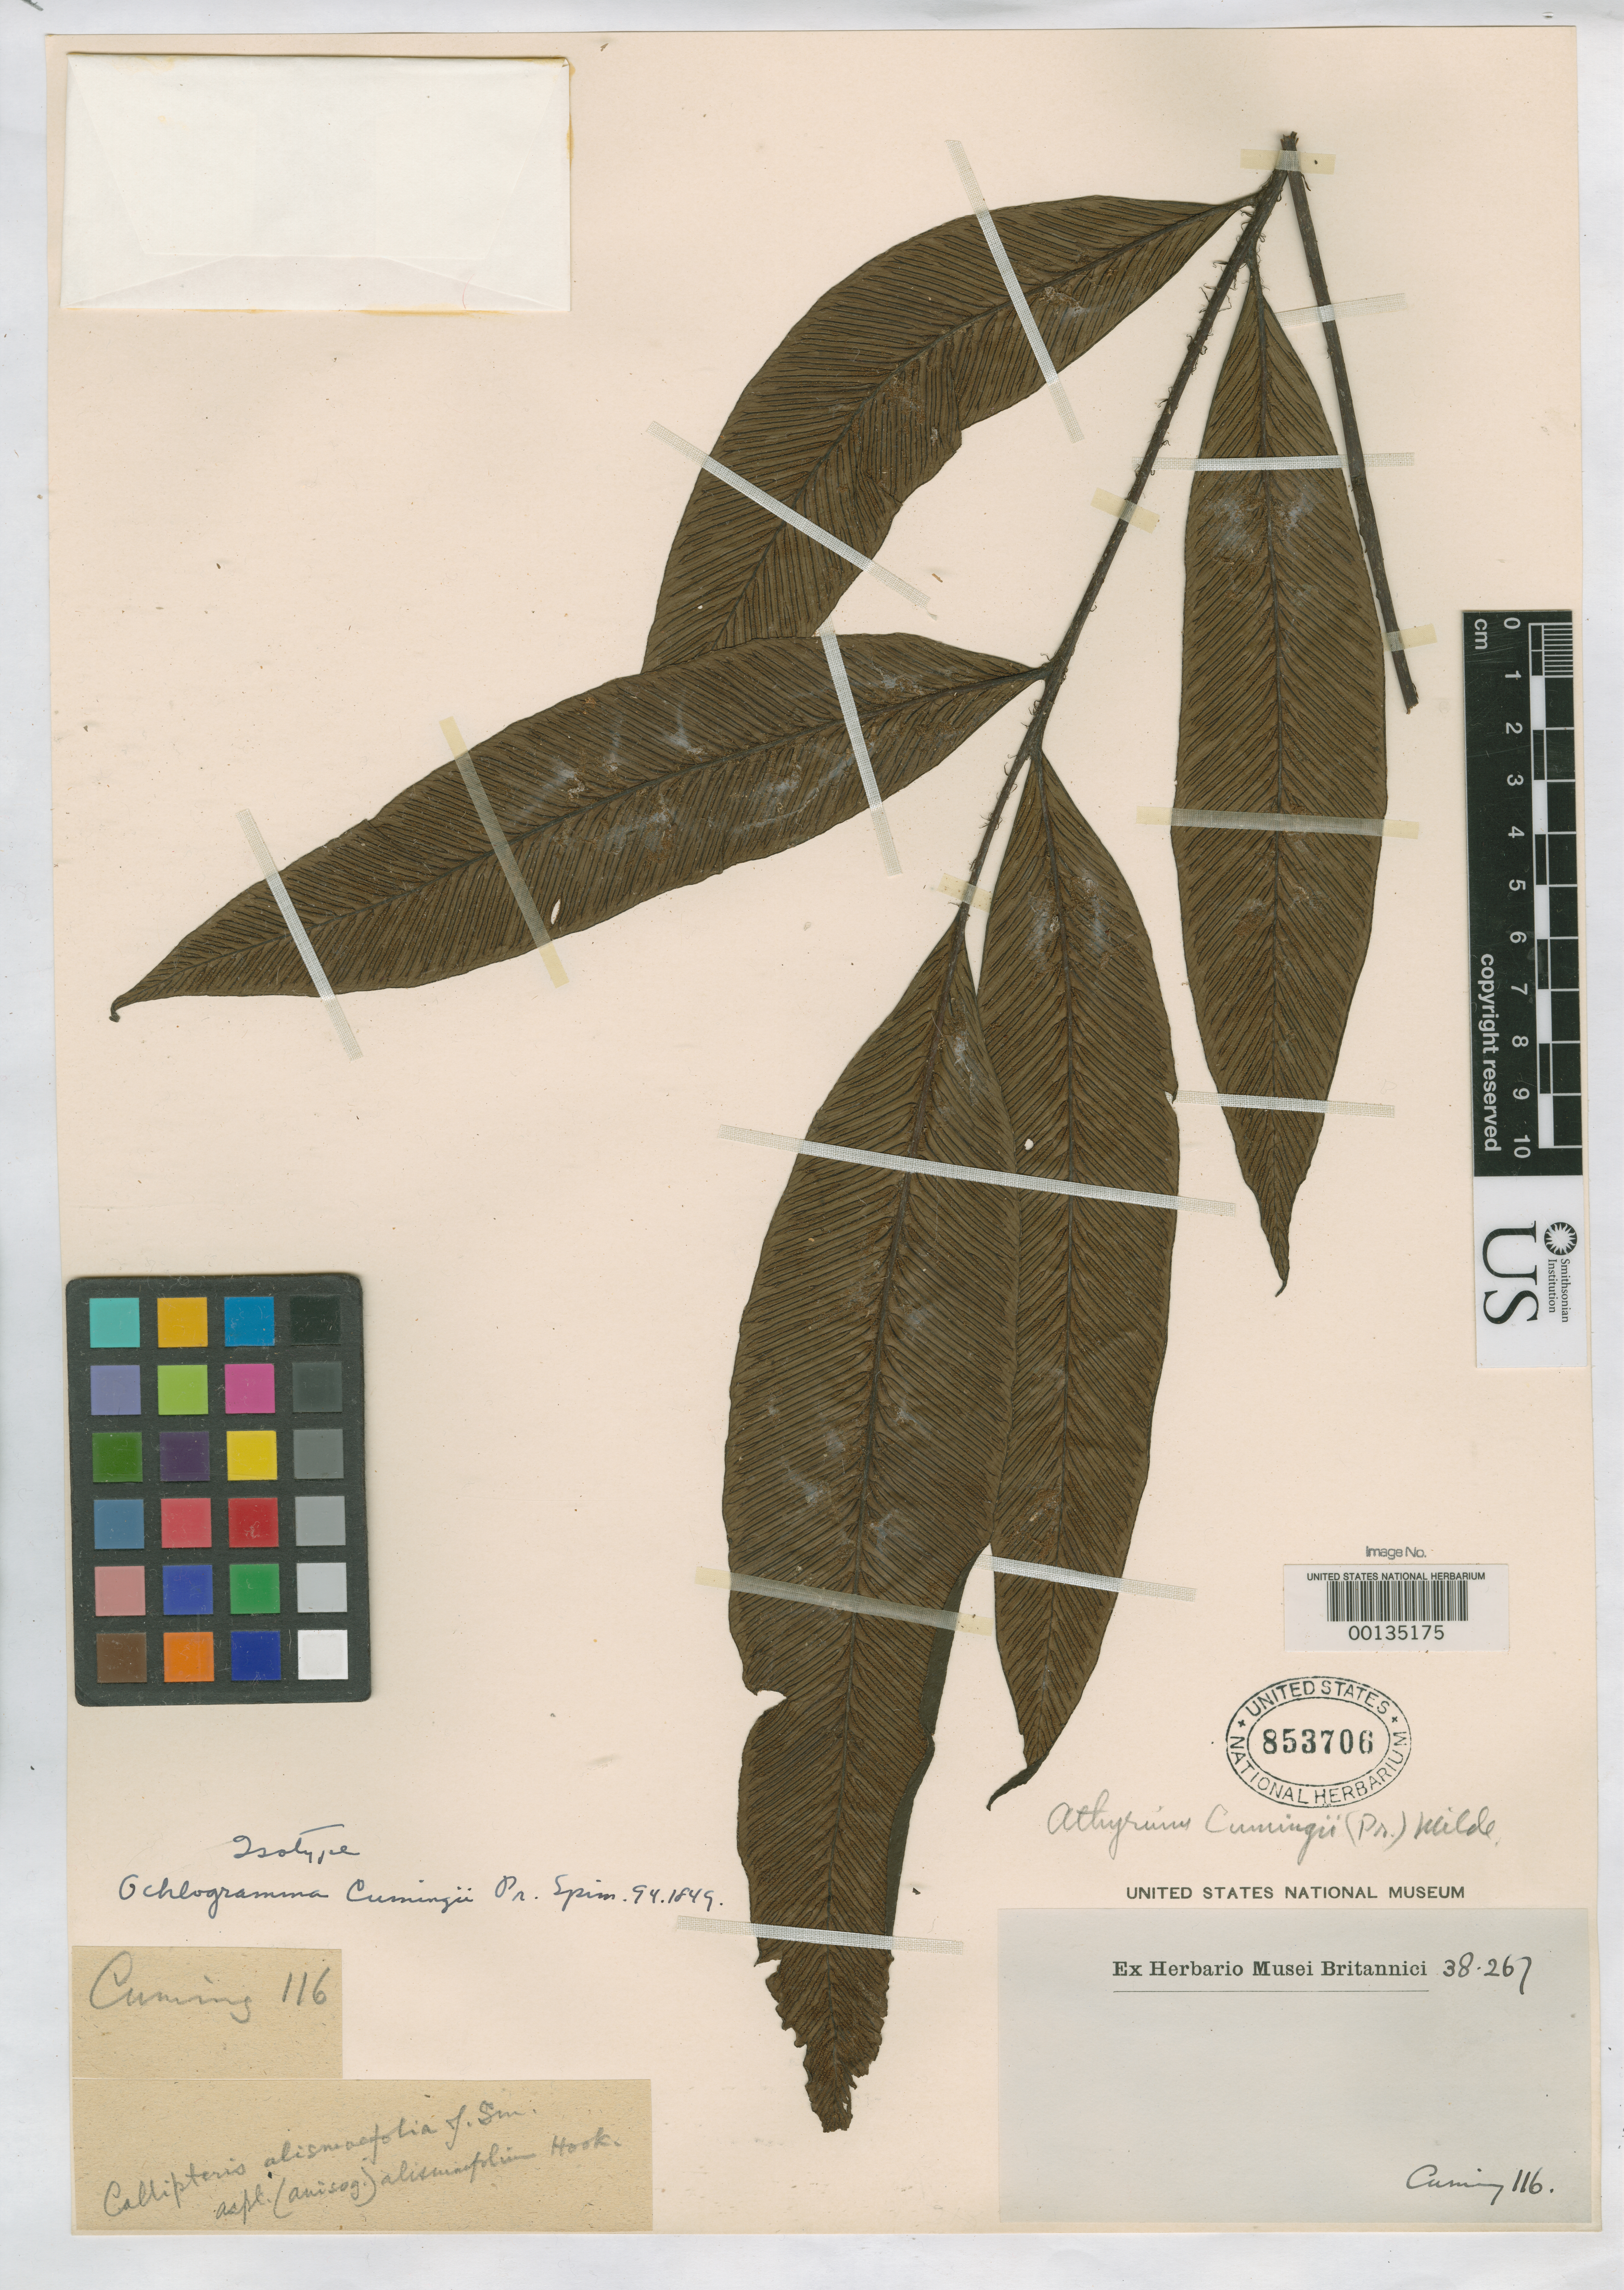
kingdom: Plantae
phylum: Tracheophyta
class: Polypodiopsida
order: Polypodiales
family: Athyriaceae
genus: Ochlogramma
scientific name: Ochlogramma cumingii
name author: C. Presl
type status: Type Collection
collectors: H. Cuming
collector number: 116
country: Philippines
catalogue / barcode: US 853706